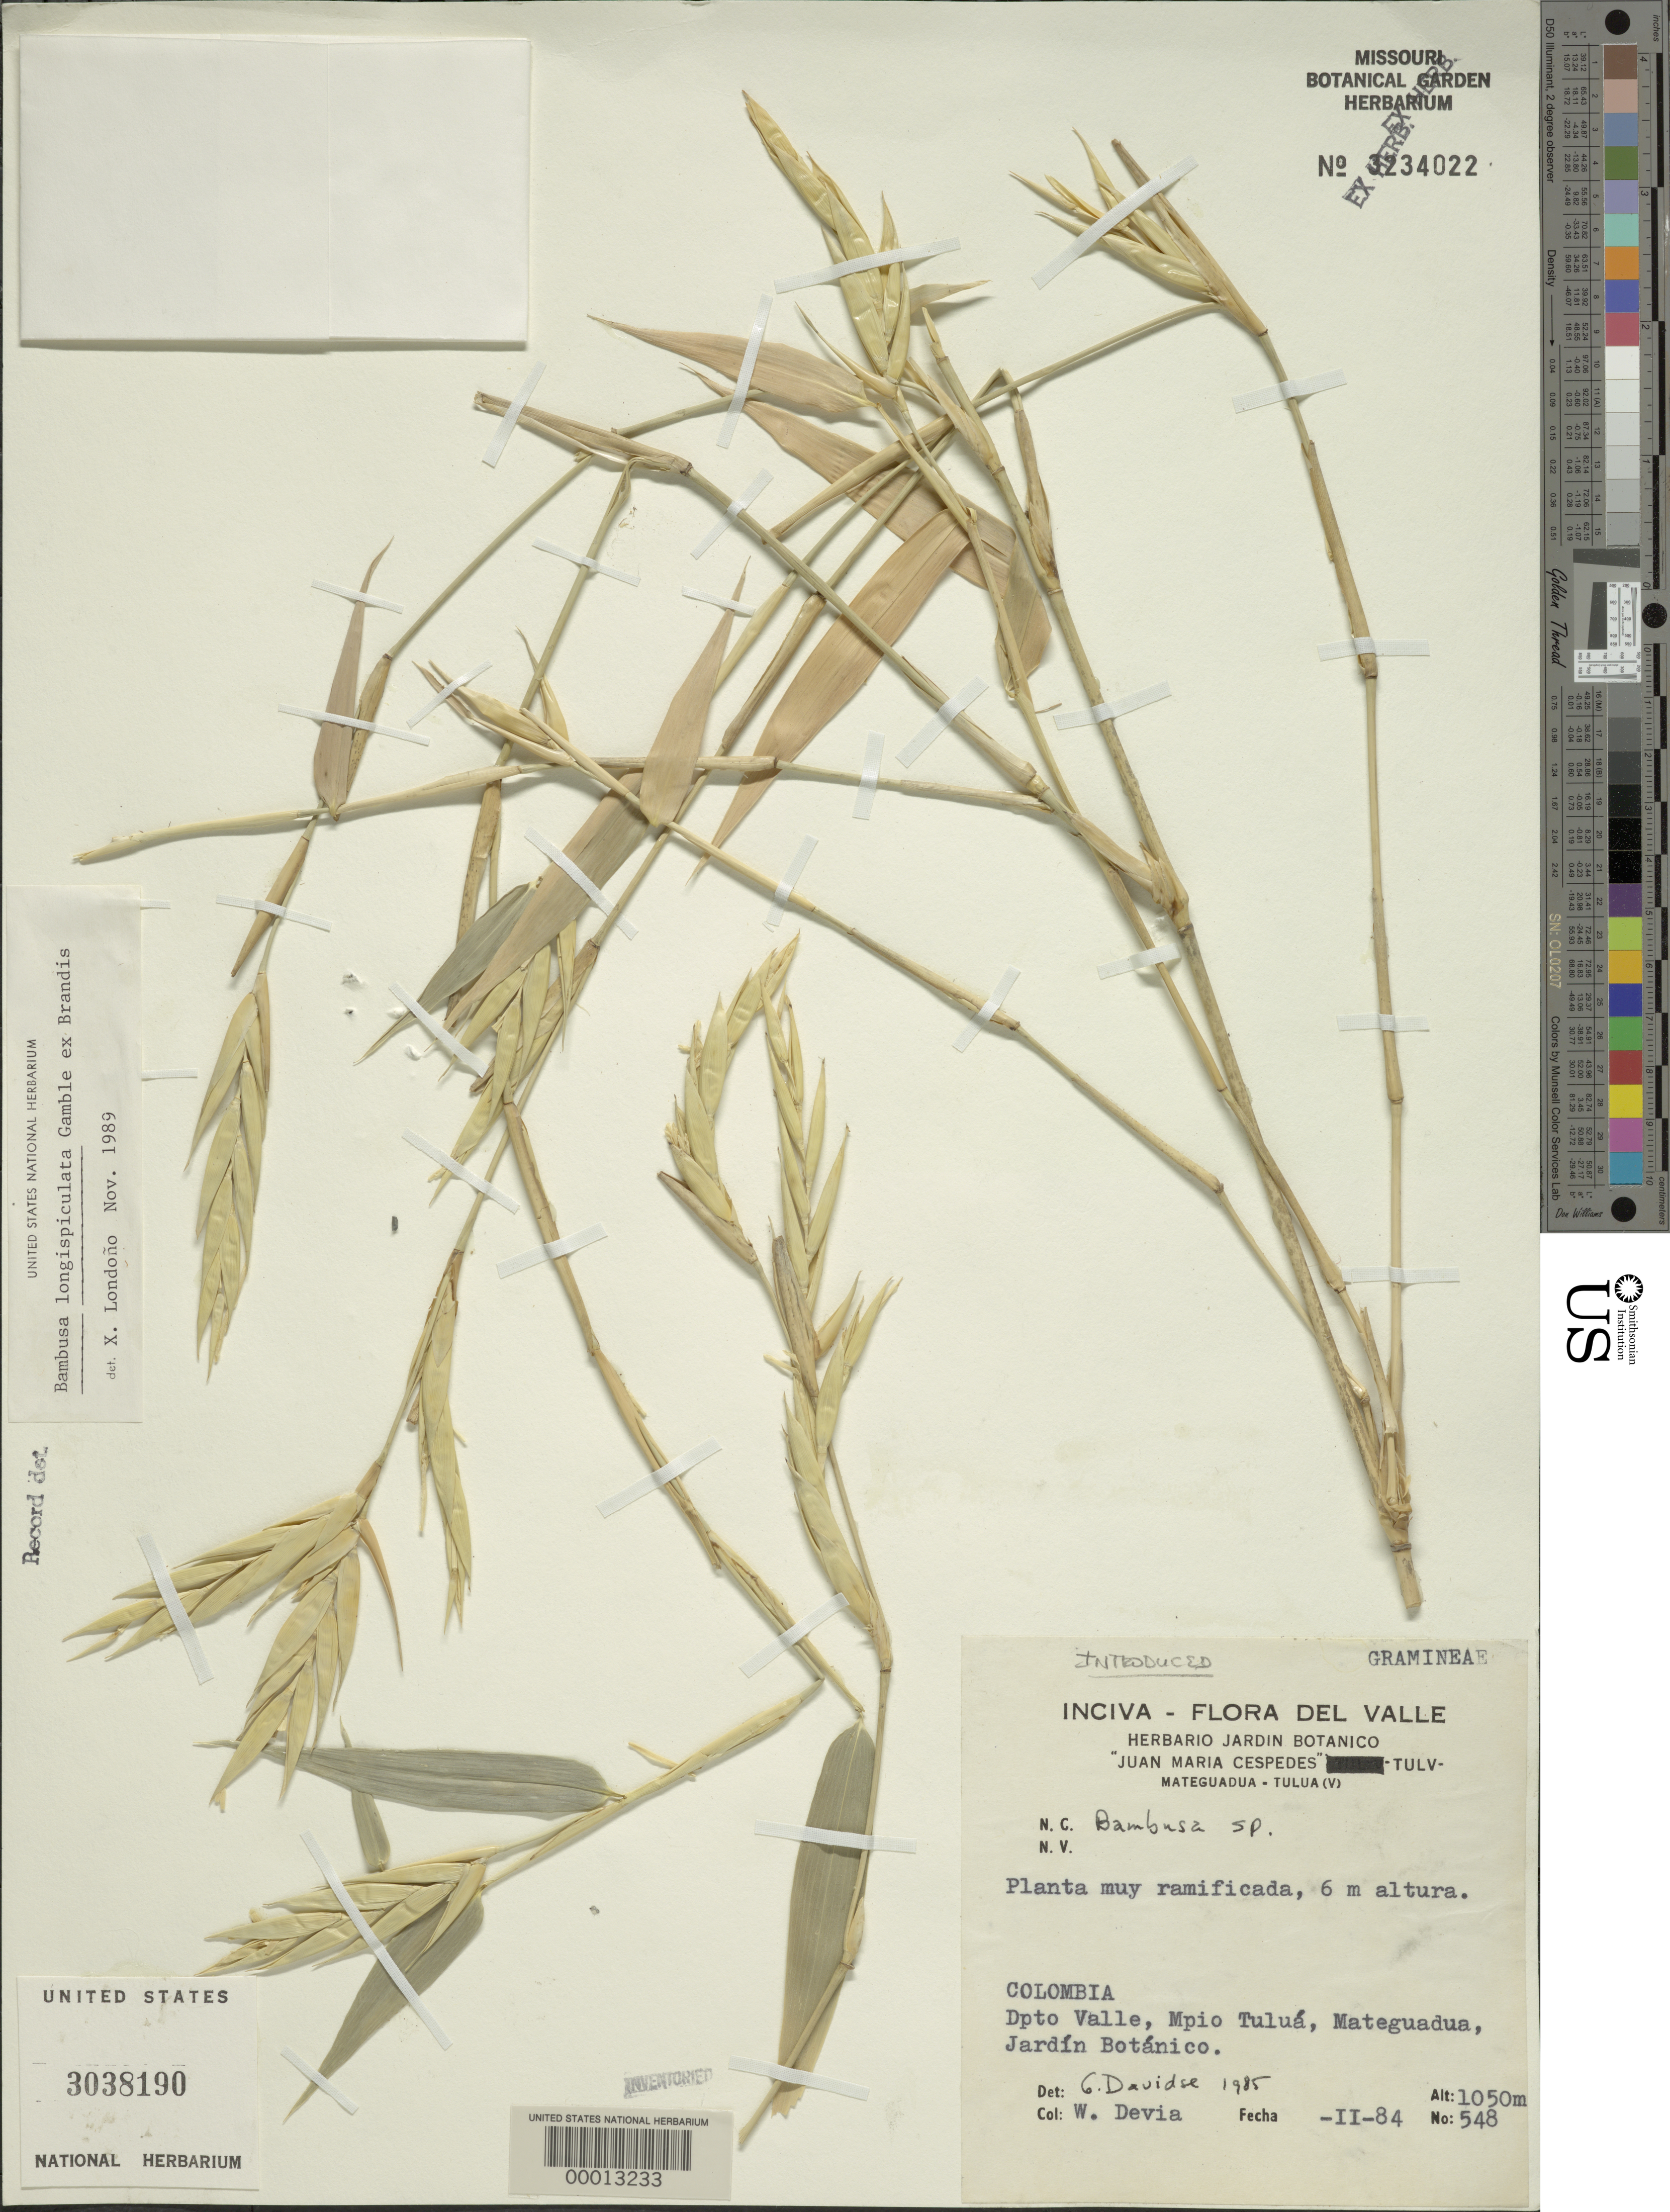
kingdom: Plantae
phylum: Tracheophyta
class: Liliopsida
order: Poales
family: Poaceae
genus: Bambusa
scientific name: Bambusa longispiculata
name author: Gamble ex Brandis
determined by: Londoño, X., (TULV), Jardin Botanico "Juan Maria Cespedes"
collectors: W. Devia A.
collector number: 548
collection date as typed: Feb 1984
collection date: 1984-02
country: Colombia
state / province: Valle del Cauca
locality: Tulua, mateguadea, Jardin Botanico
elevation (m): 1050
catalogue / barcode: US 3038190